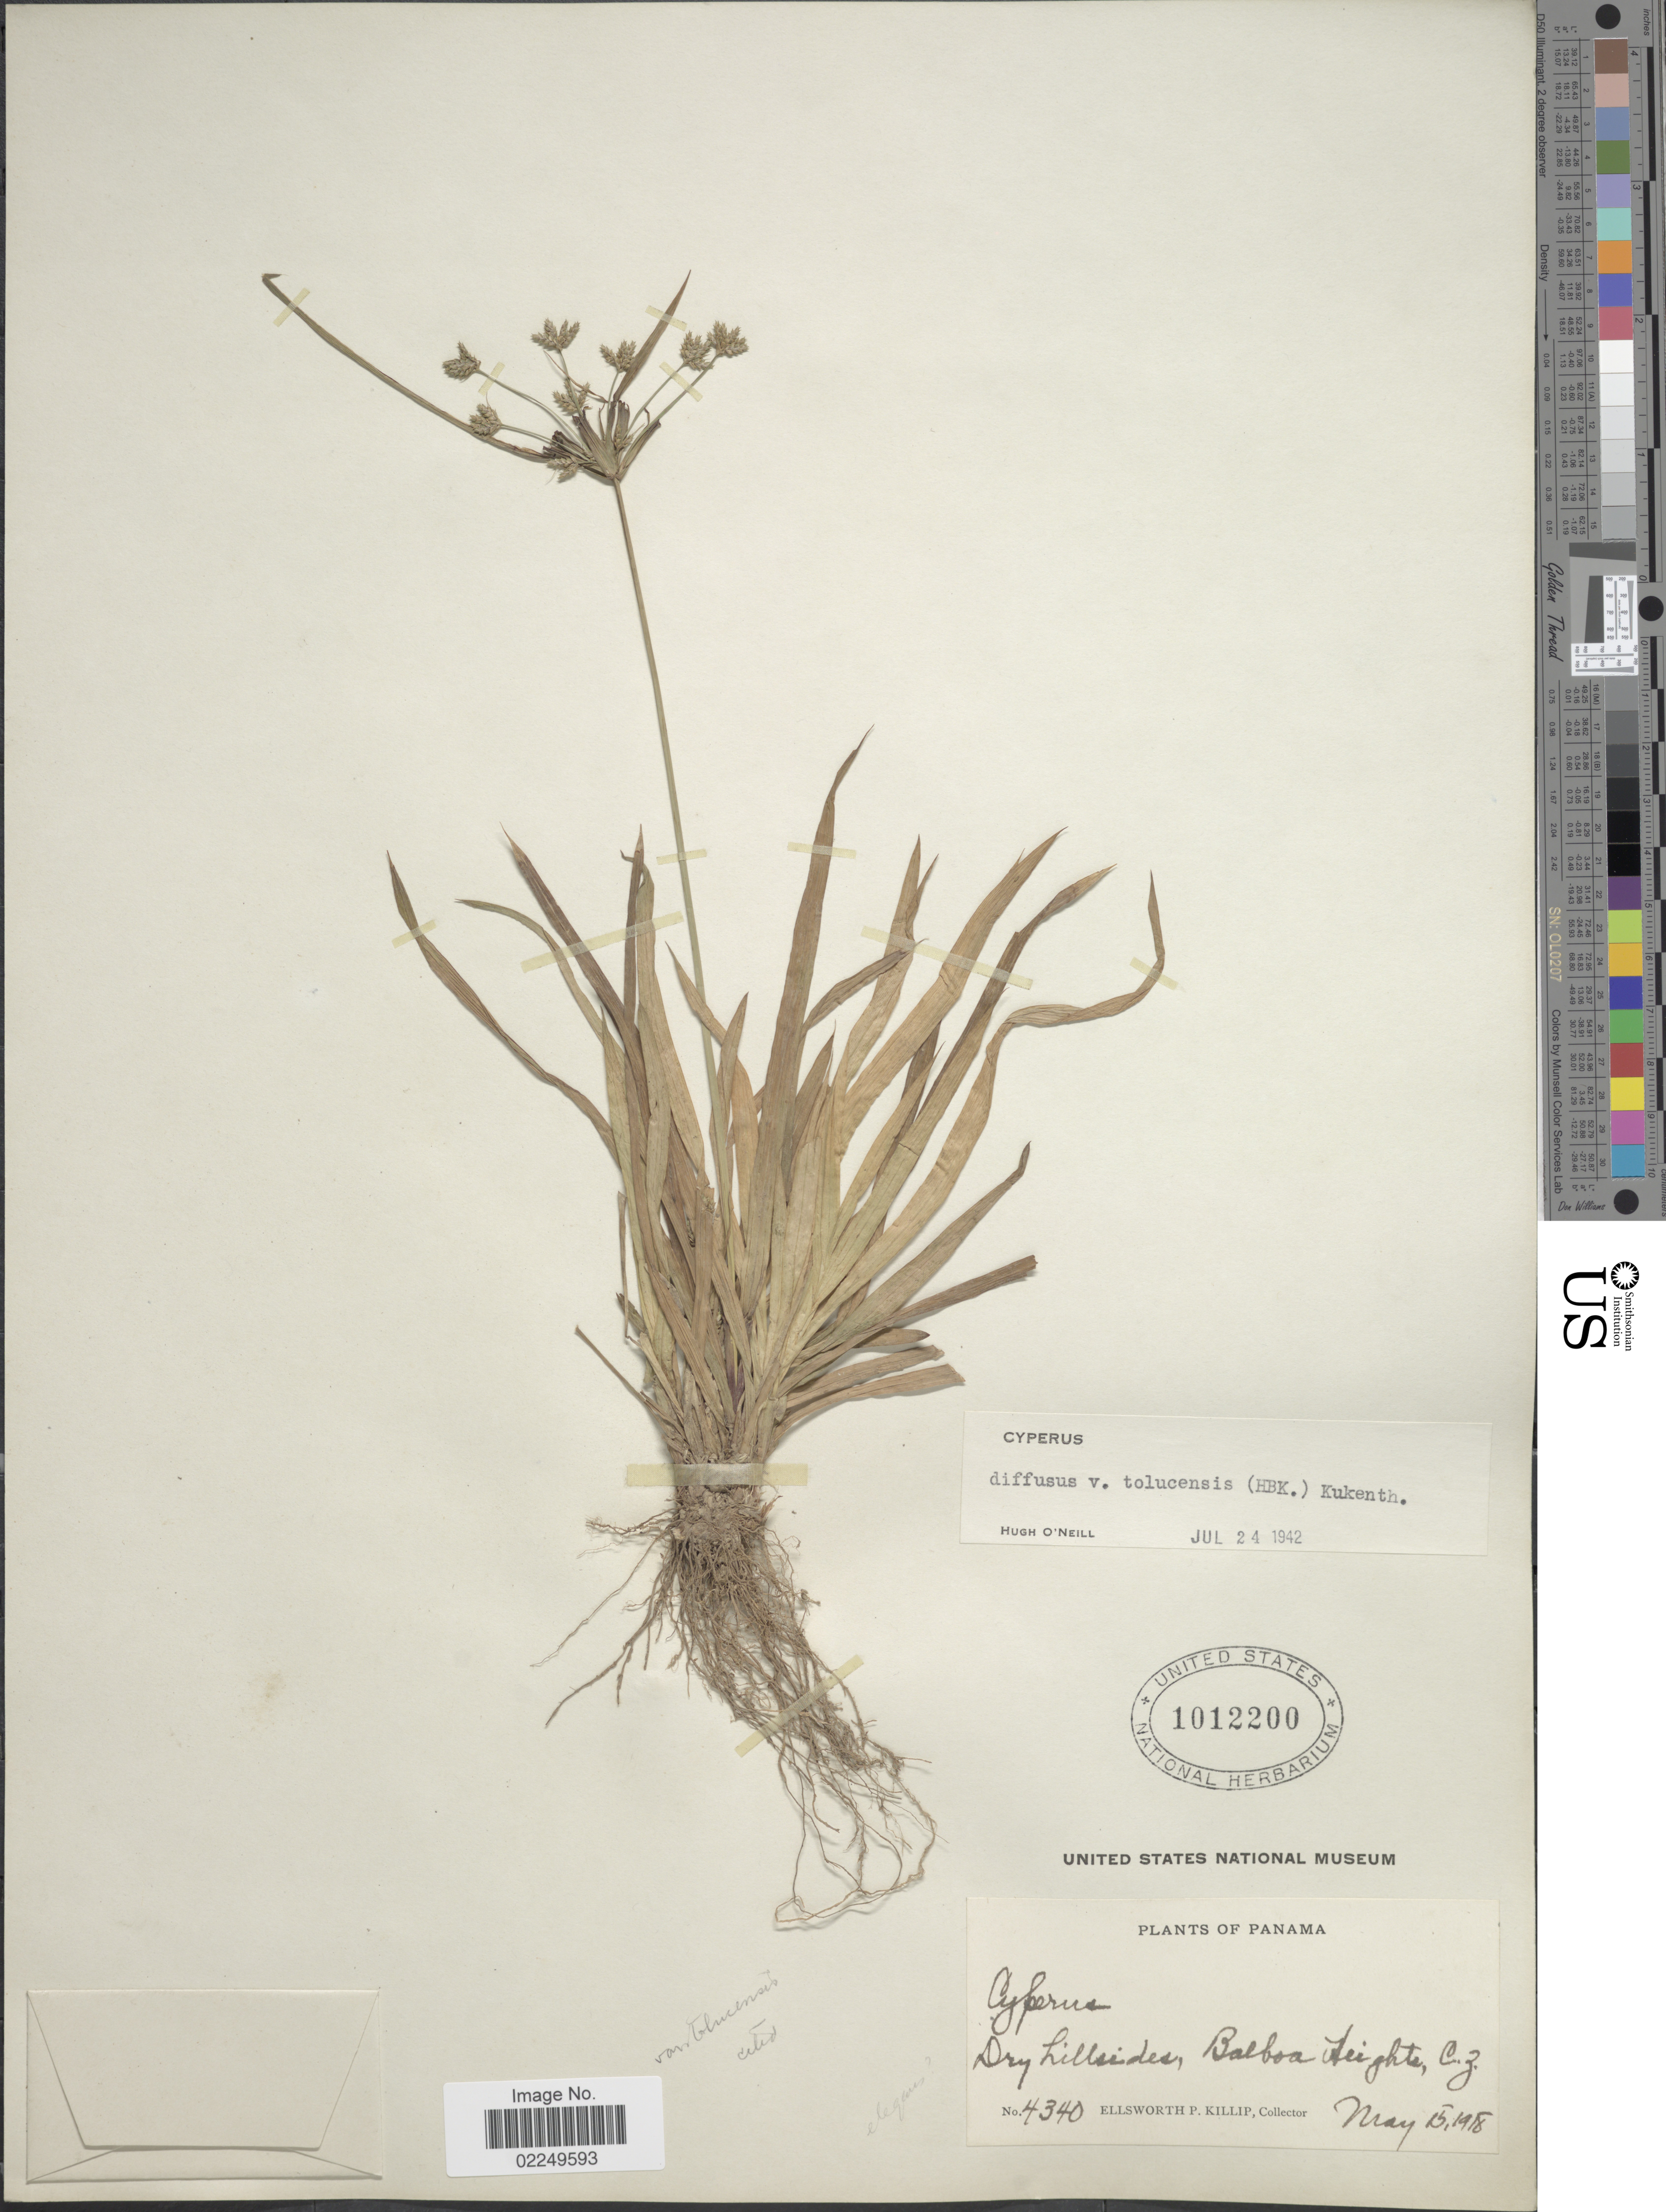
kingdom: Plantae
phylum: Tracheophyta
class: Liliopsida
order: Poales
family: Cyperaceae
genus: Cyperus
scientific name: Cyperus laxus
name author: Lam.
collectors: E. P. Killip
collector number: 4340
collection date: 1918-05-15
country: Panama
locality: Dry hillsides, Balboa Heights, C.Z.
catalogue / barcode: US 1012200